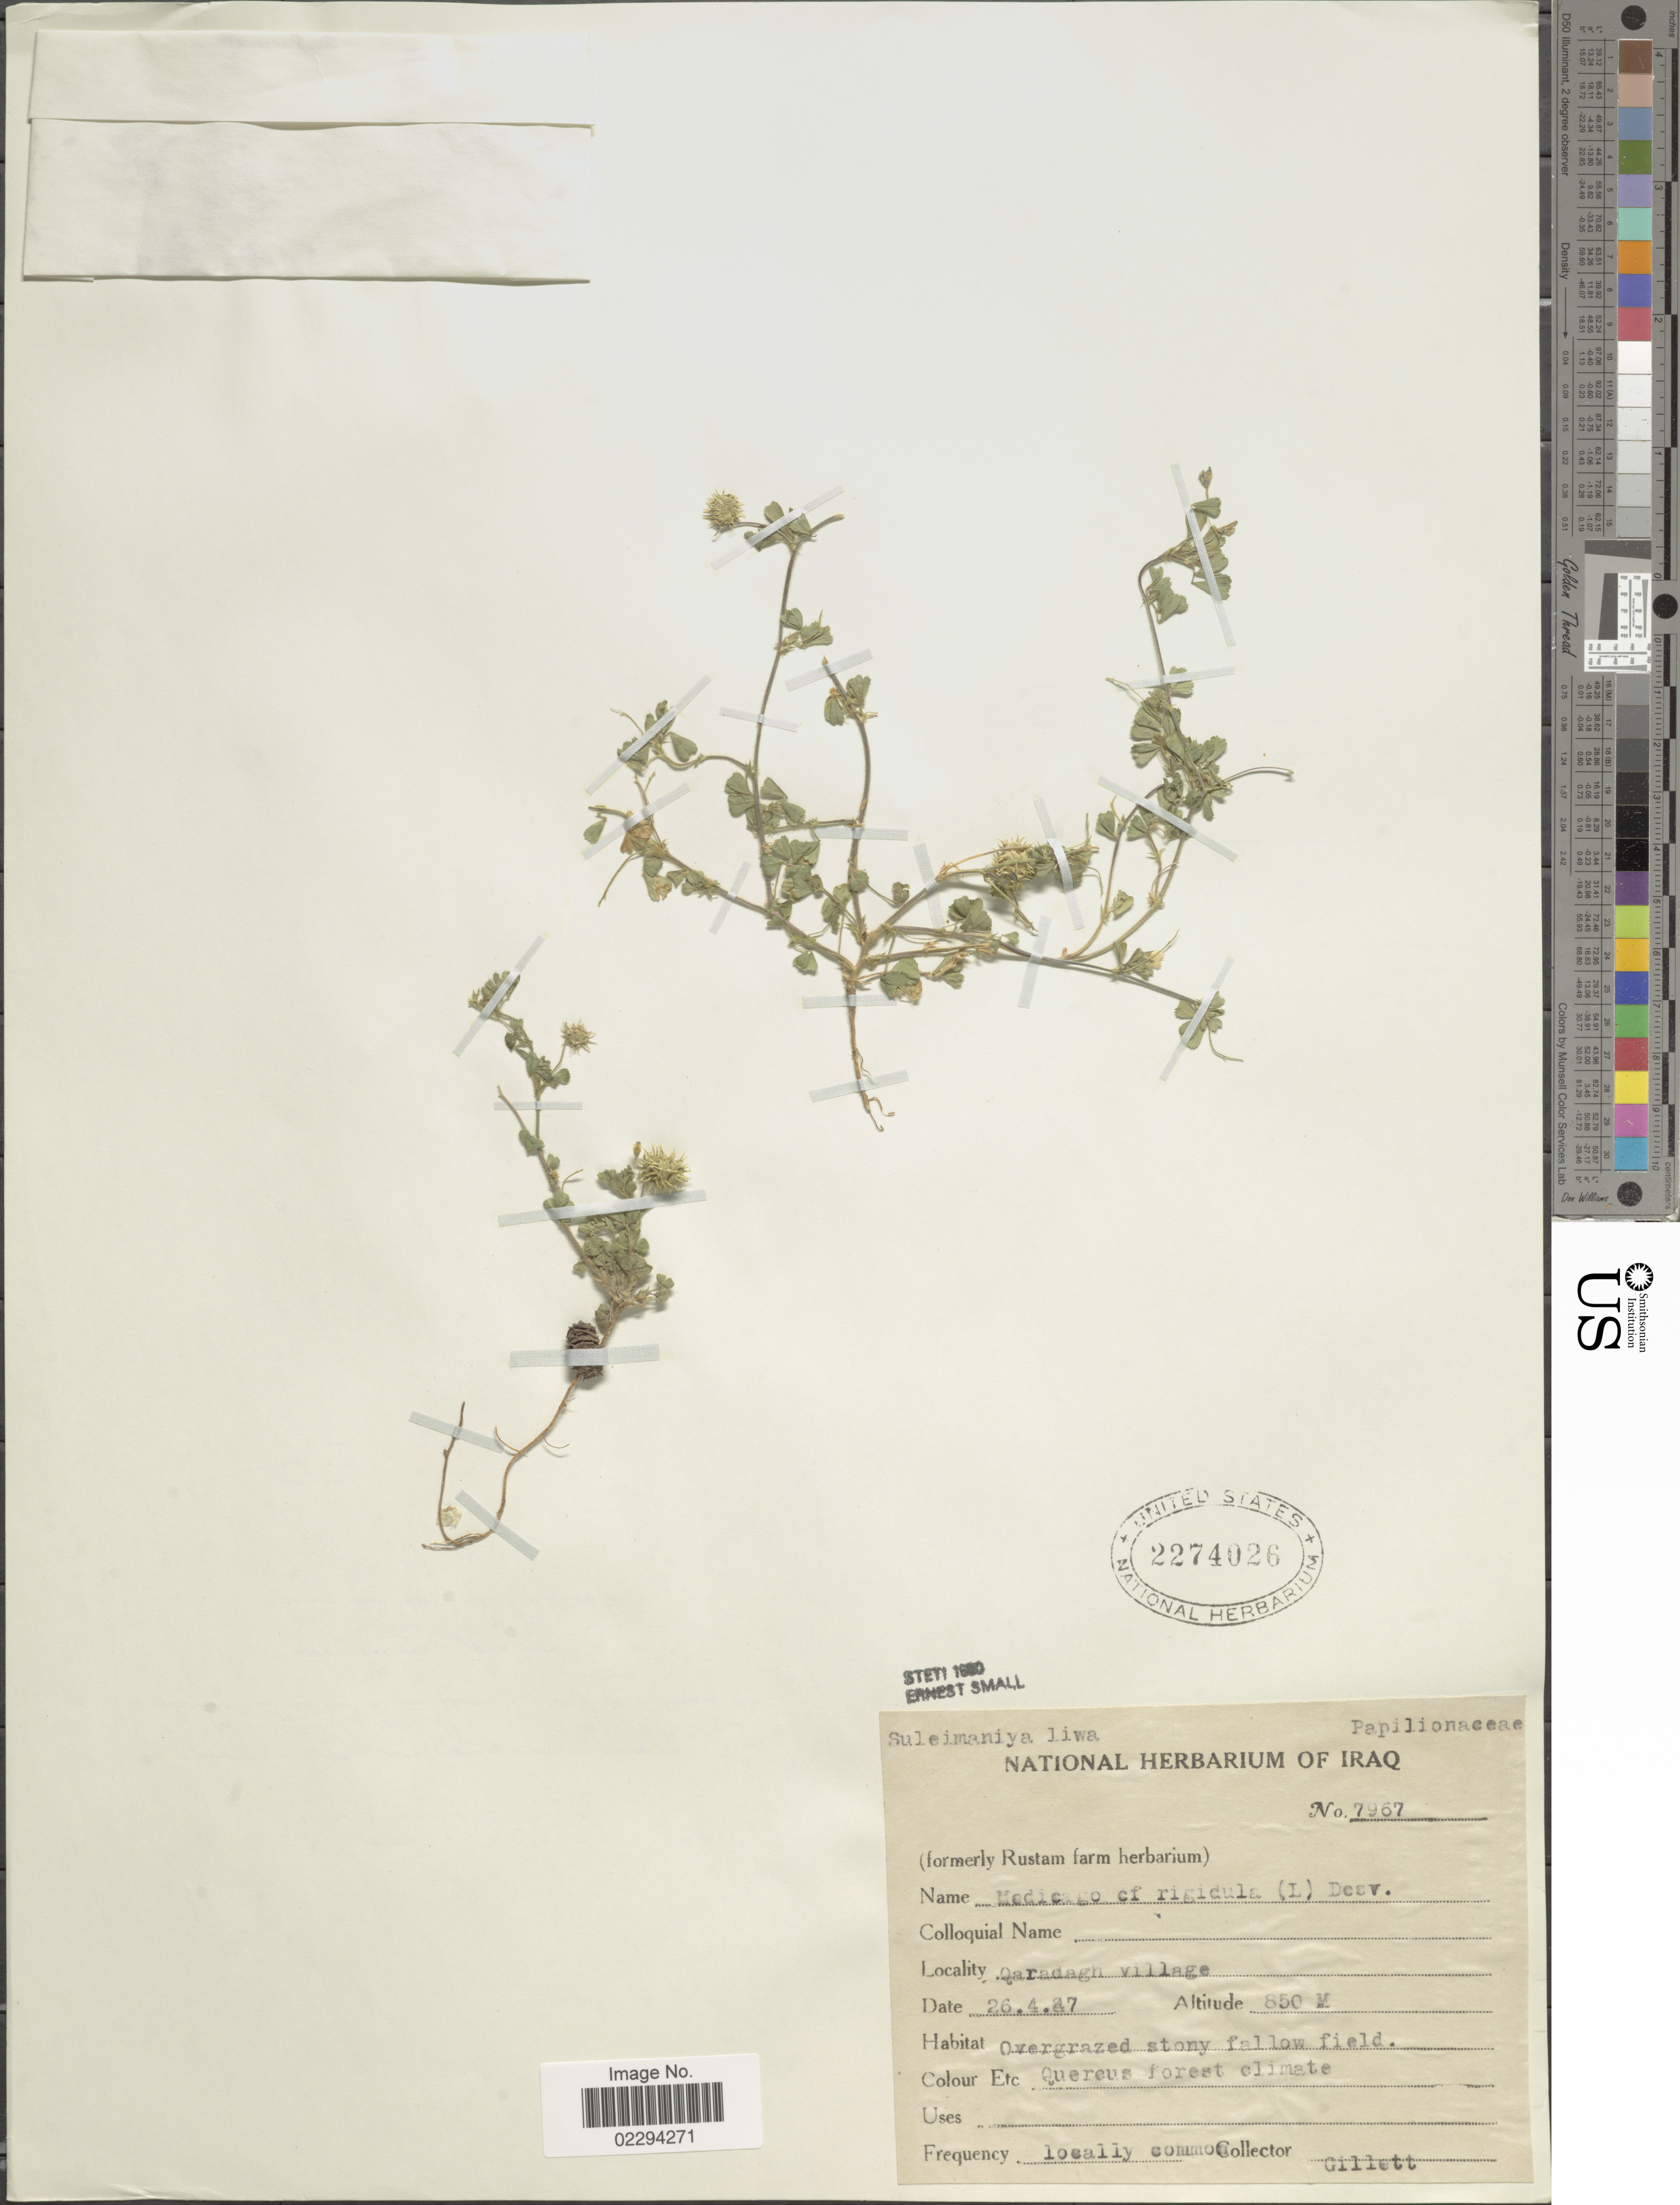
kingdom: Plantae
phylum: Tracheophyta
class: Magnoliopsida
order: Fabales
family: Fabaceae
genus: Medicago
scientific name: Medicago rigidula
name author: (L.) All.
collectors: Gillett, --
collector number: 7967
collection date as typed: Transcribed d/m/y: 26/4/37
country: Iraq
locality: Qaradah village, overgrazed stony field.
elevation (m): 850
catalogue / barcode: US 2274026